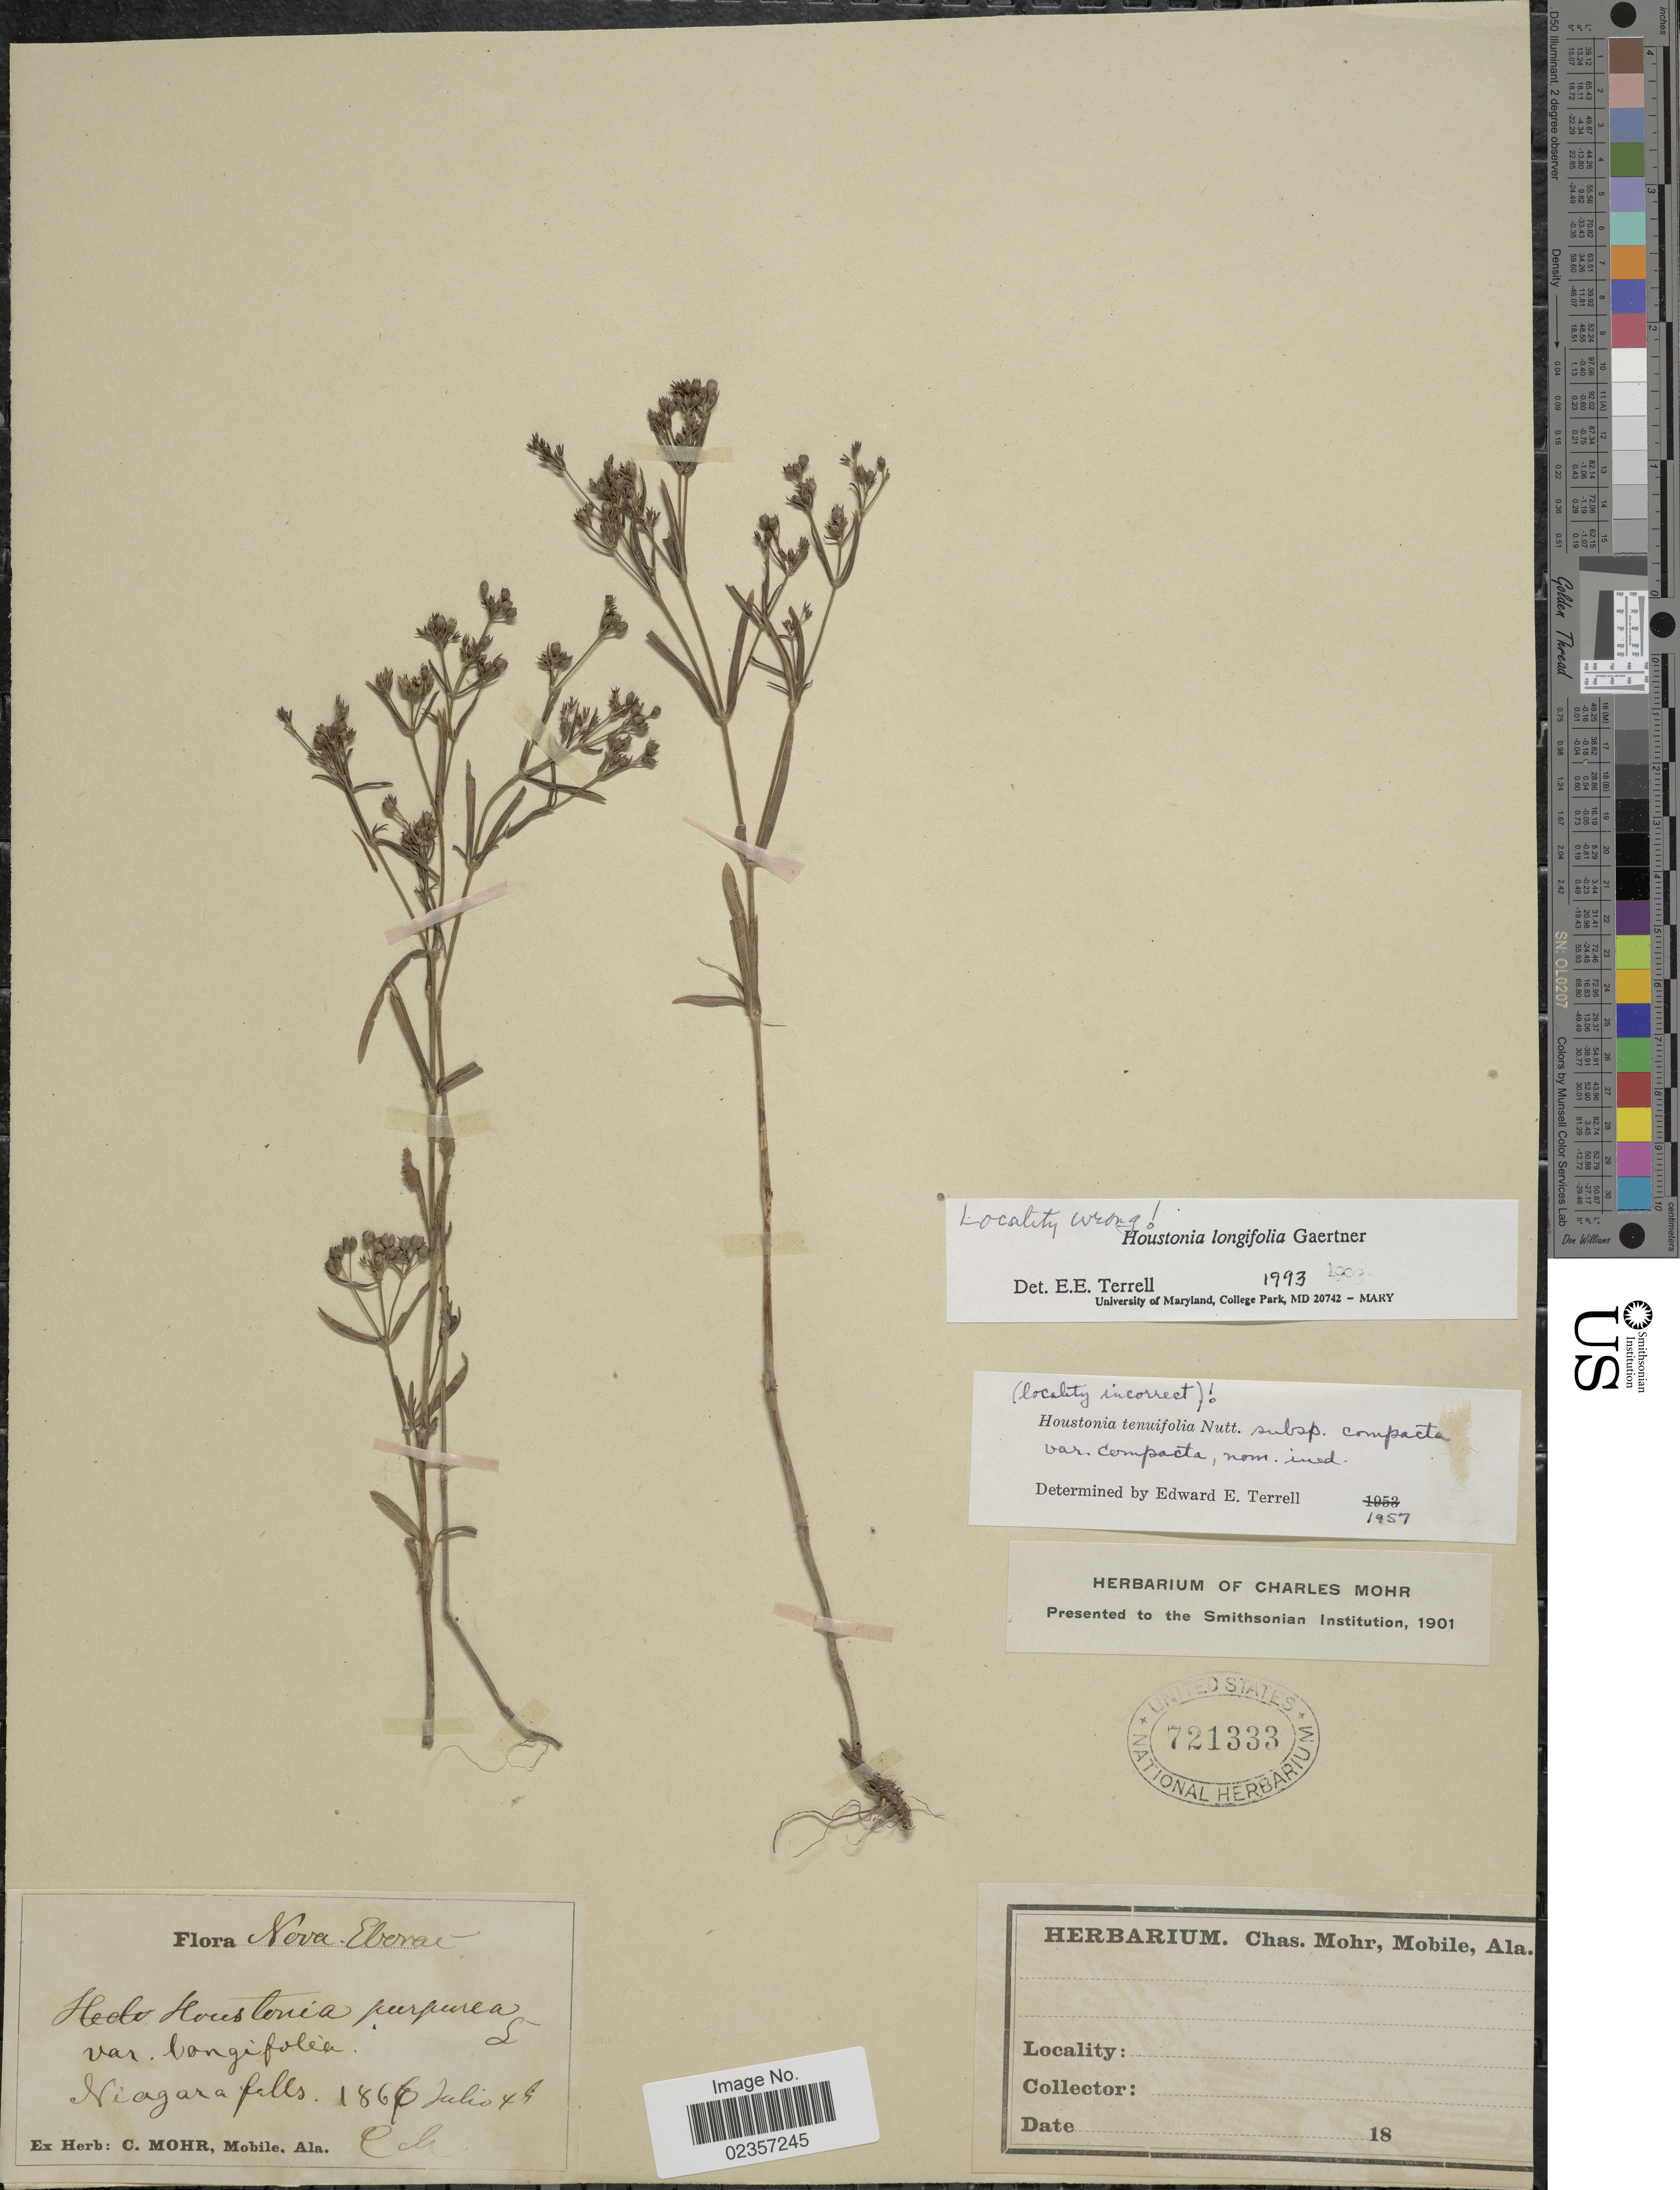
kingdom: Plantae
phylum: Tracheophyta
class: Magnoliopsida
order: Gentianales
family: Rubiaceae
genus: Houstonia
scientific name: Houstonia longifolia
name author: Gaertn.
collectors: C. T. Mohr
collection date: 1866-07-04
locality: Niagara Falls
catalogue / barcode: US 721333